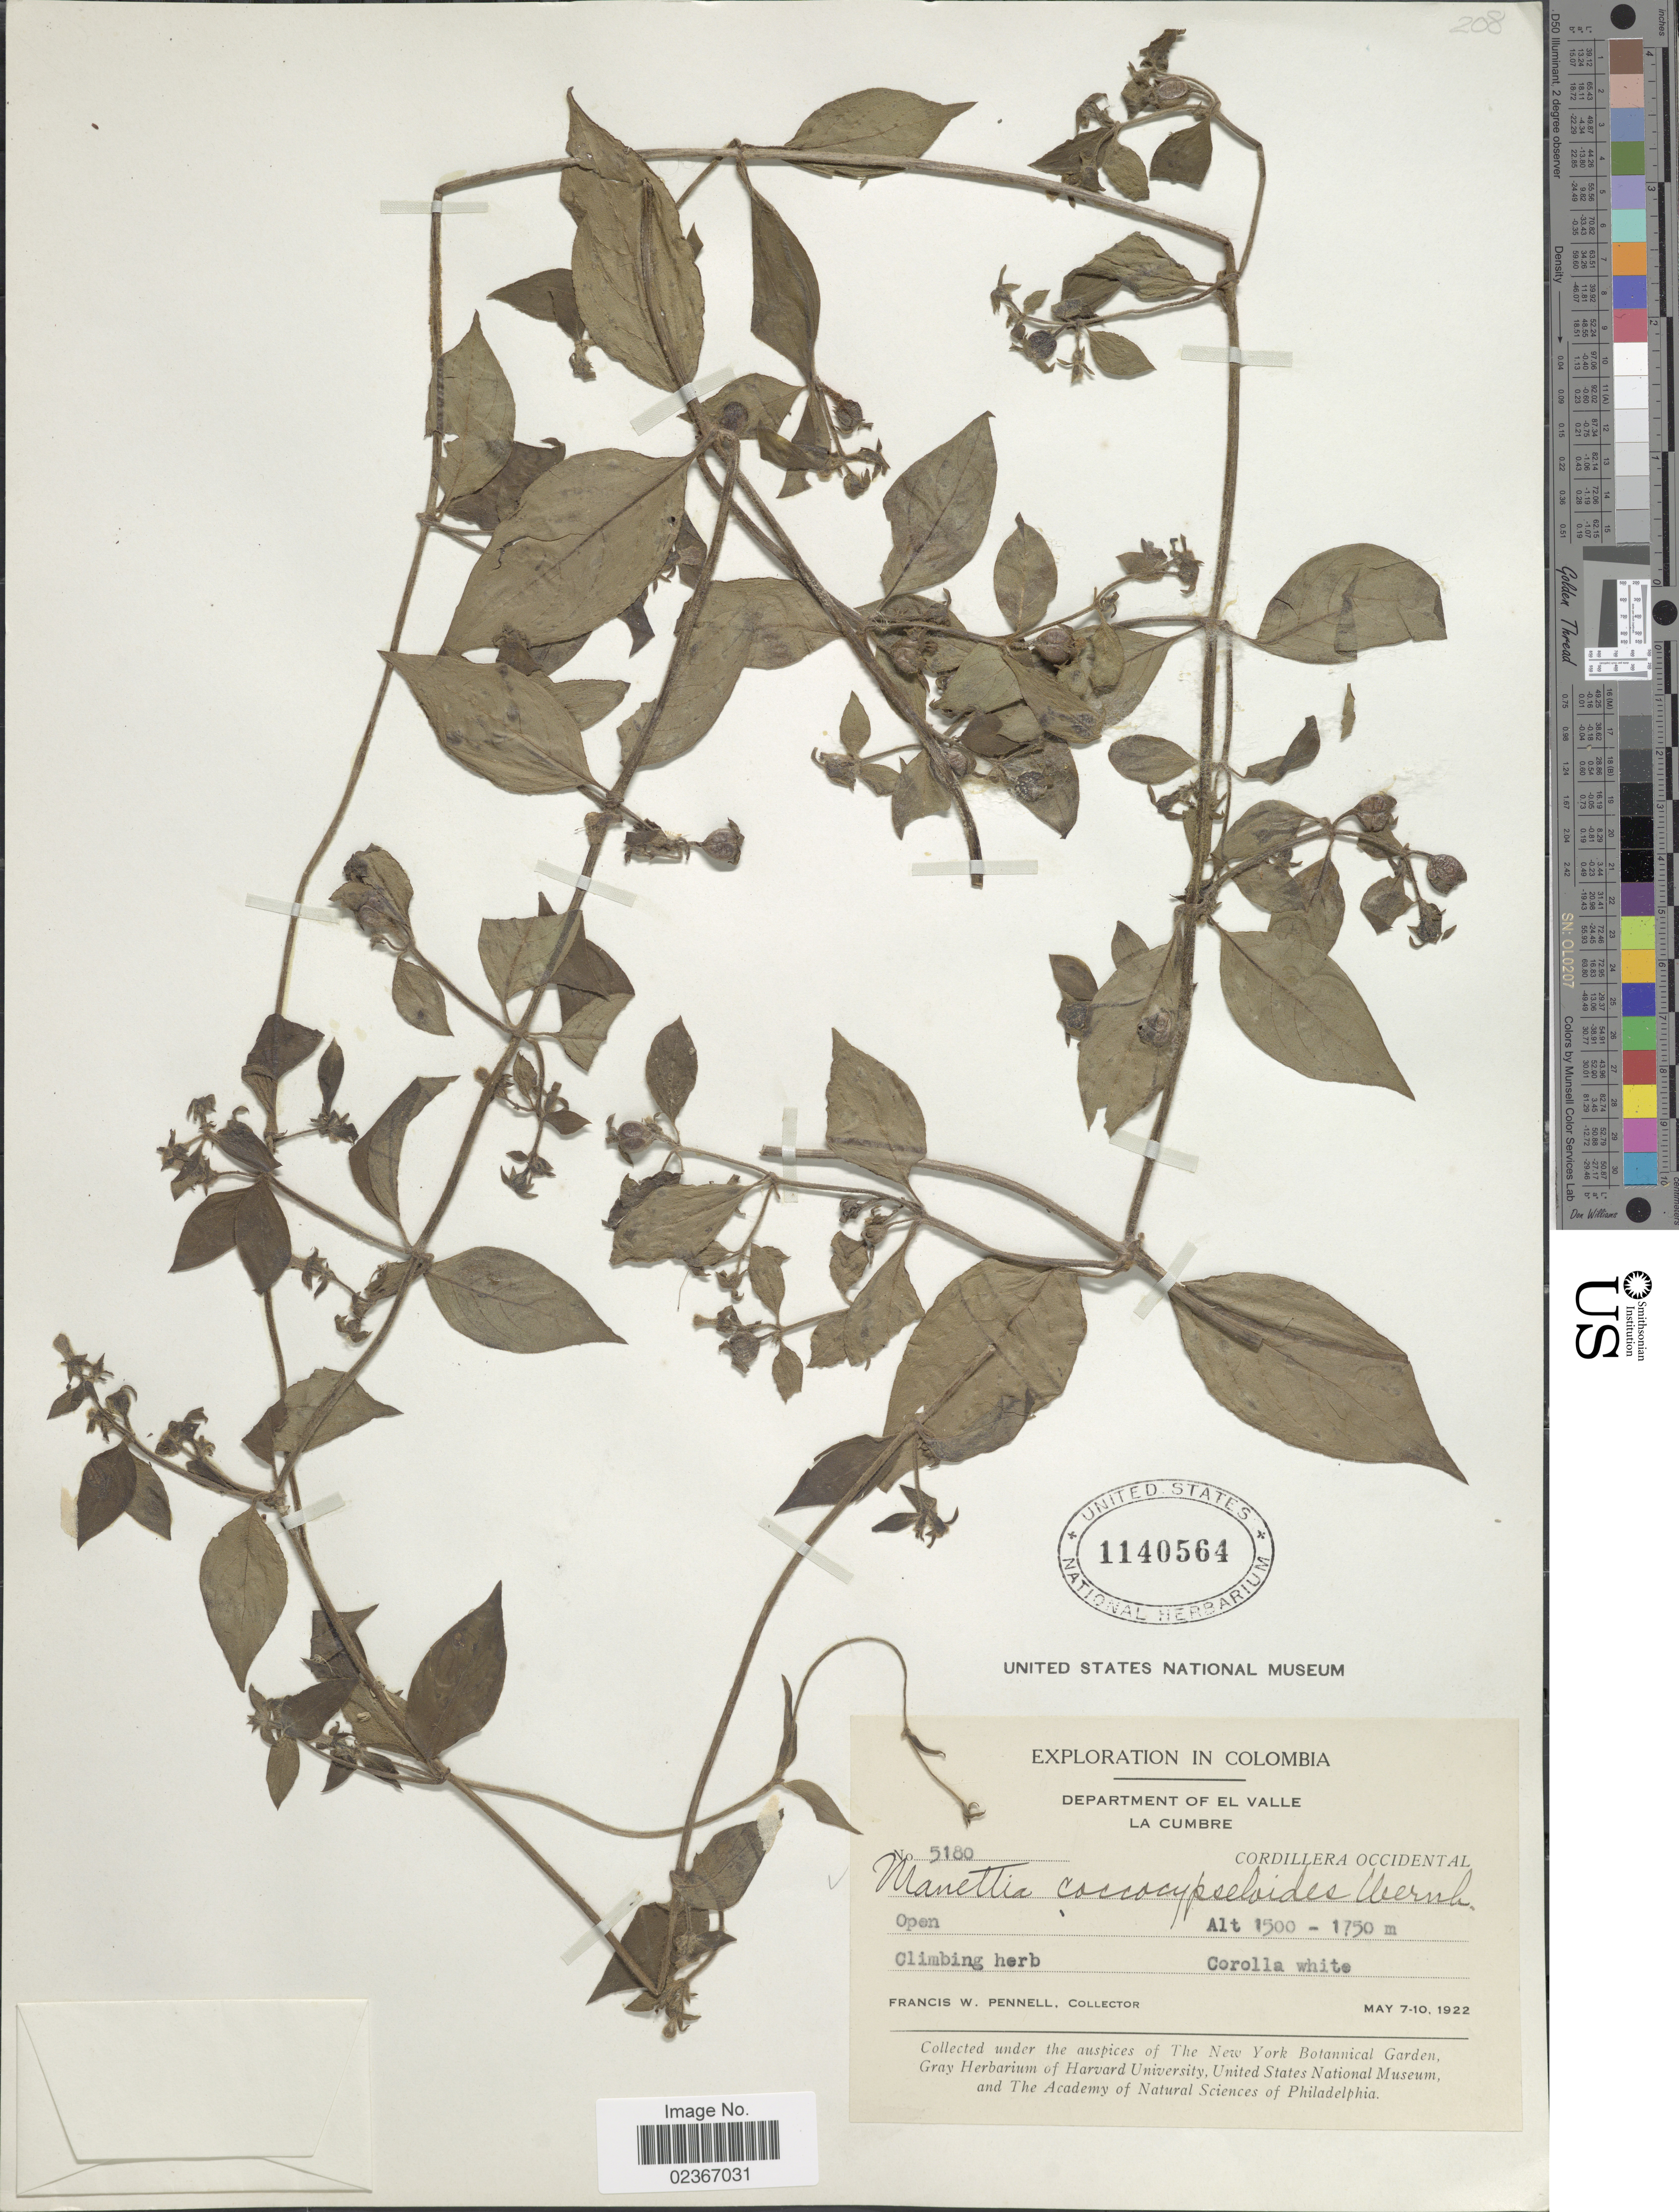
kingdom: Plantae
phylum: Tracheophyta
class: Magnoliopsida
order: Gentianales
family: Rubiaceae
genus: Manettia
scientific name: Manettia coccocypseloides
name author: Wernham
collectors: F. W. Pennell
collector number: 5180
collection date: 1922-05-07/1922-05-10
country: Colombia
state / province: Valle del Cauca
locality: Department of El Valle. La Cumbre. Cordillera Occidental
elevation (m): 1500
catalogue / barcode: US 1140564